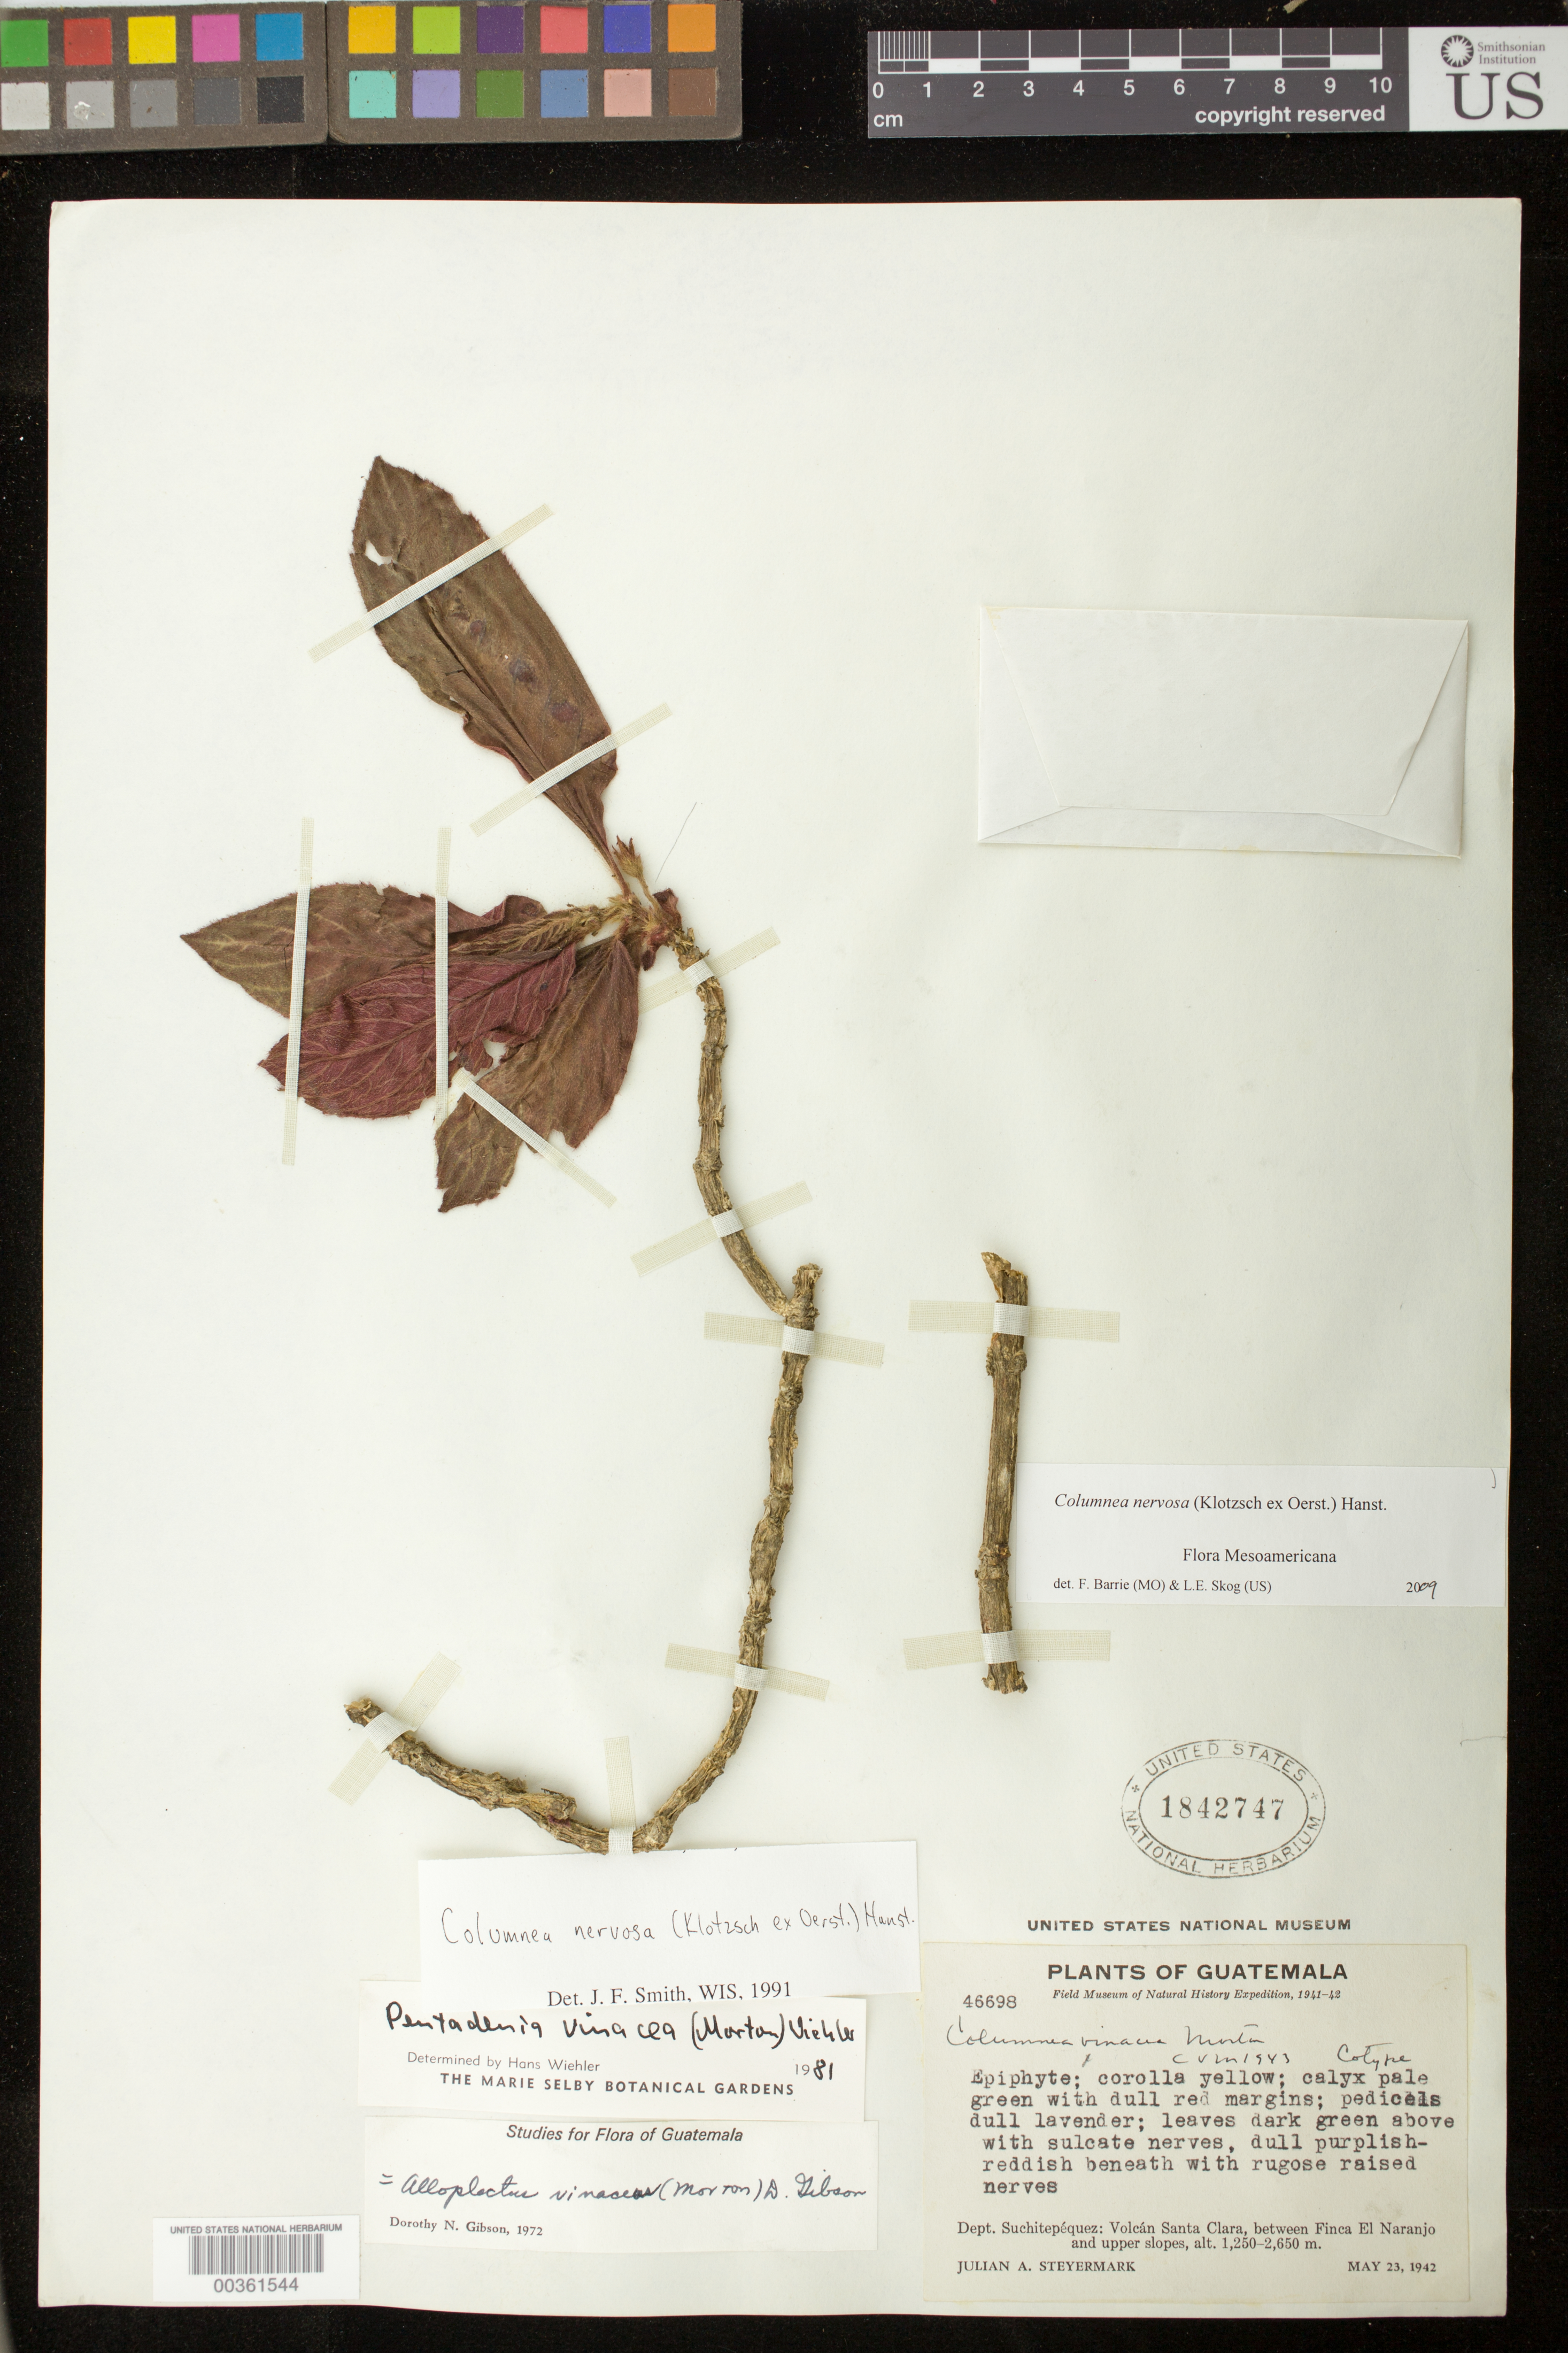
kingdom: Plantae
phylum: Tracheophyta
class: Magnoliopsida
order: Lamiales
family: Gesneriaceae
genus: Columnea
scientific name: Columnea nervosa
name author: (Klotzsch ex Oerst.) Hanst.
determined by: Barrie, F. R.; Skog, Laurence E.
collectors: J. Steyermark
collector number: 46698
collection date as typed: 23 May 1942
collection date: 1942-05-23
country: Guatemala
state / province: Suchitepéquez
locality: Dept. Suchitepéquez: Volcán Santa Clara, between Finca El Naranjo and upper slopes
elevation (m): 1250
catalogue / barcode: US 1842747